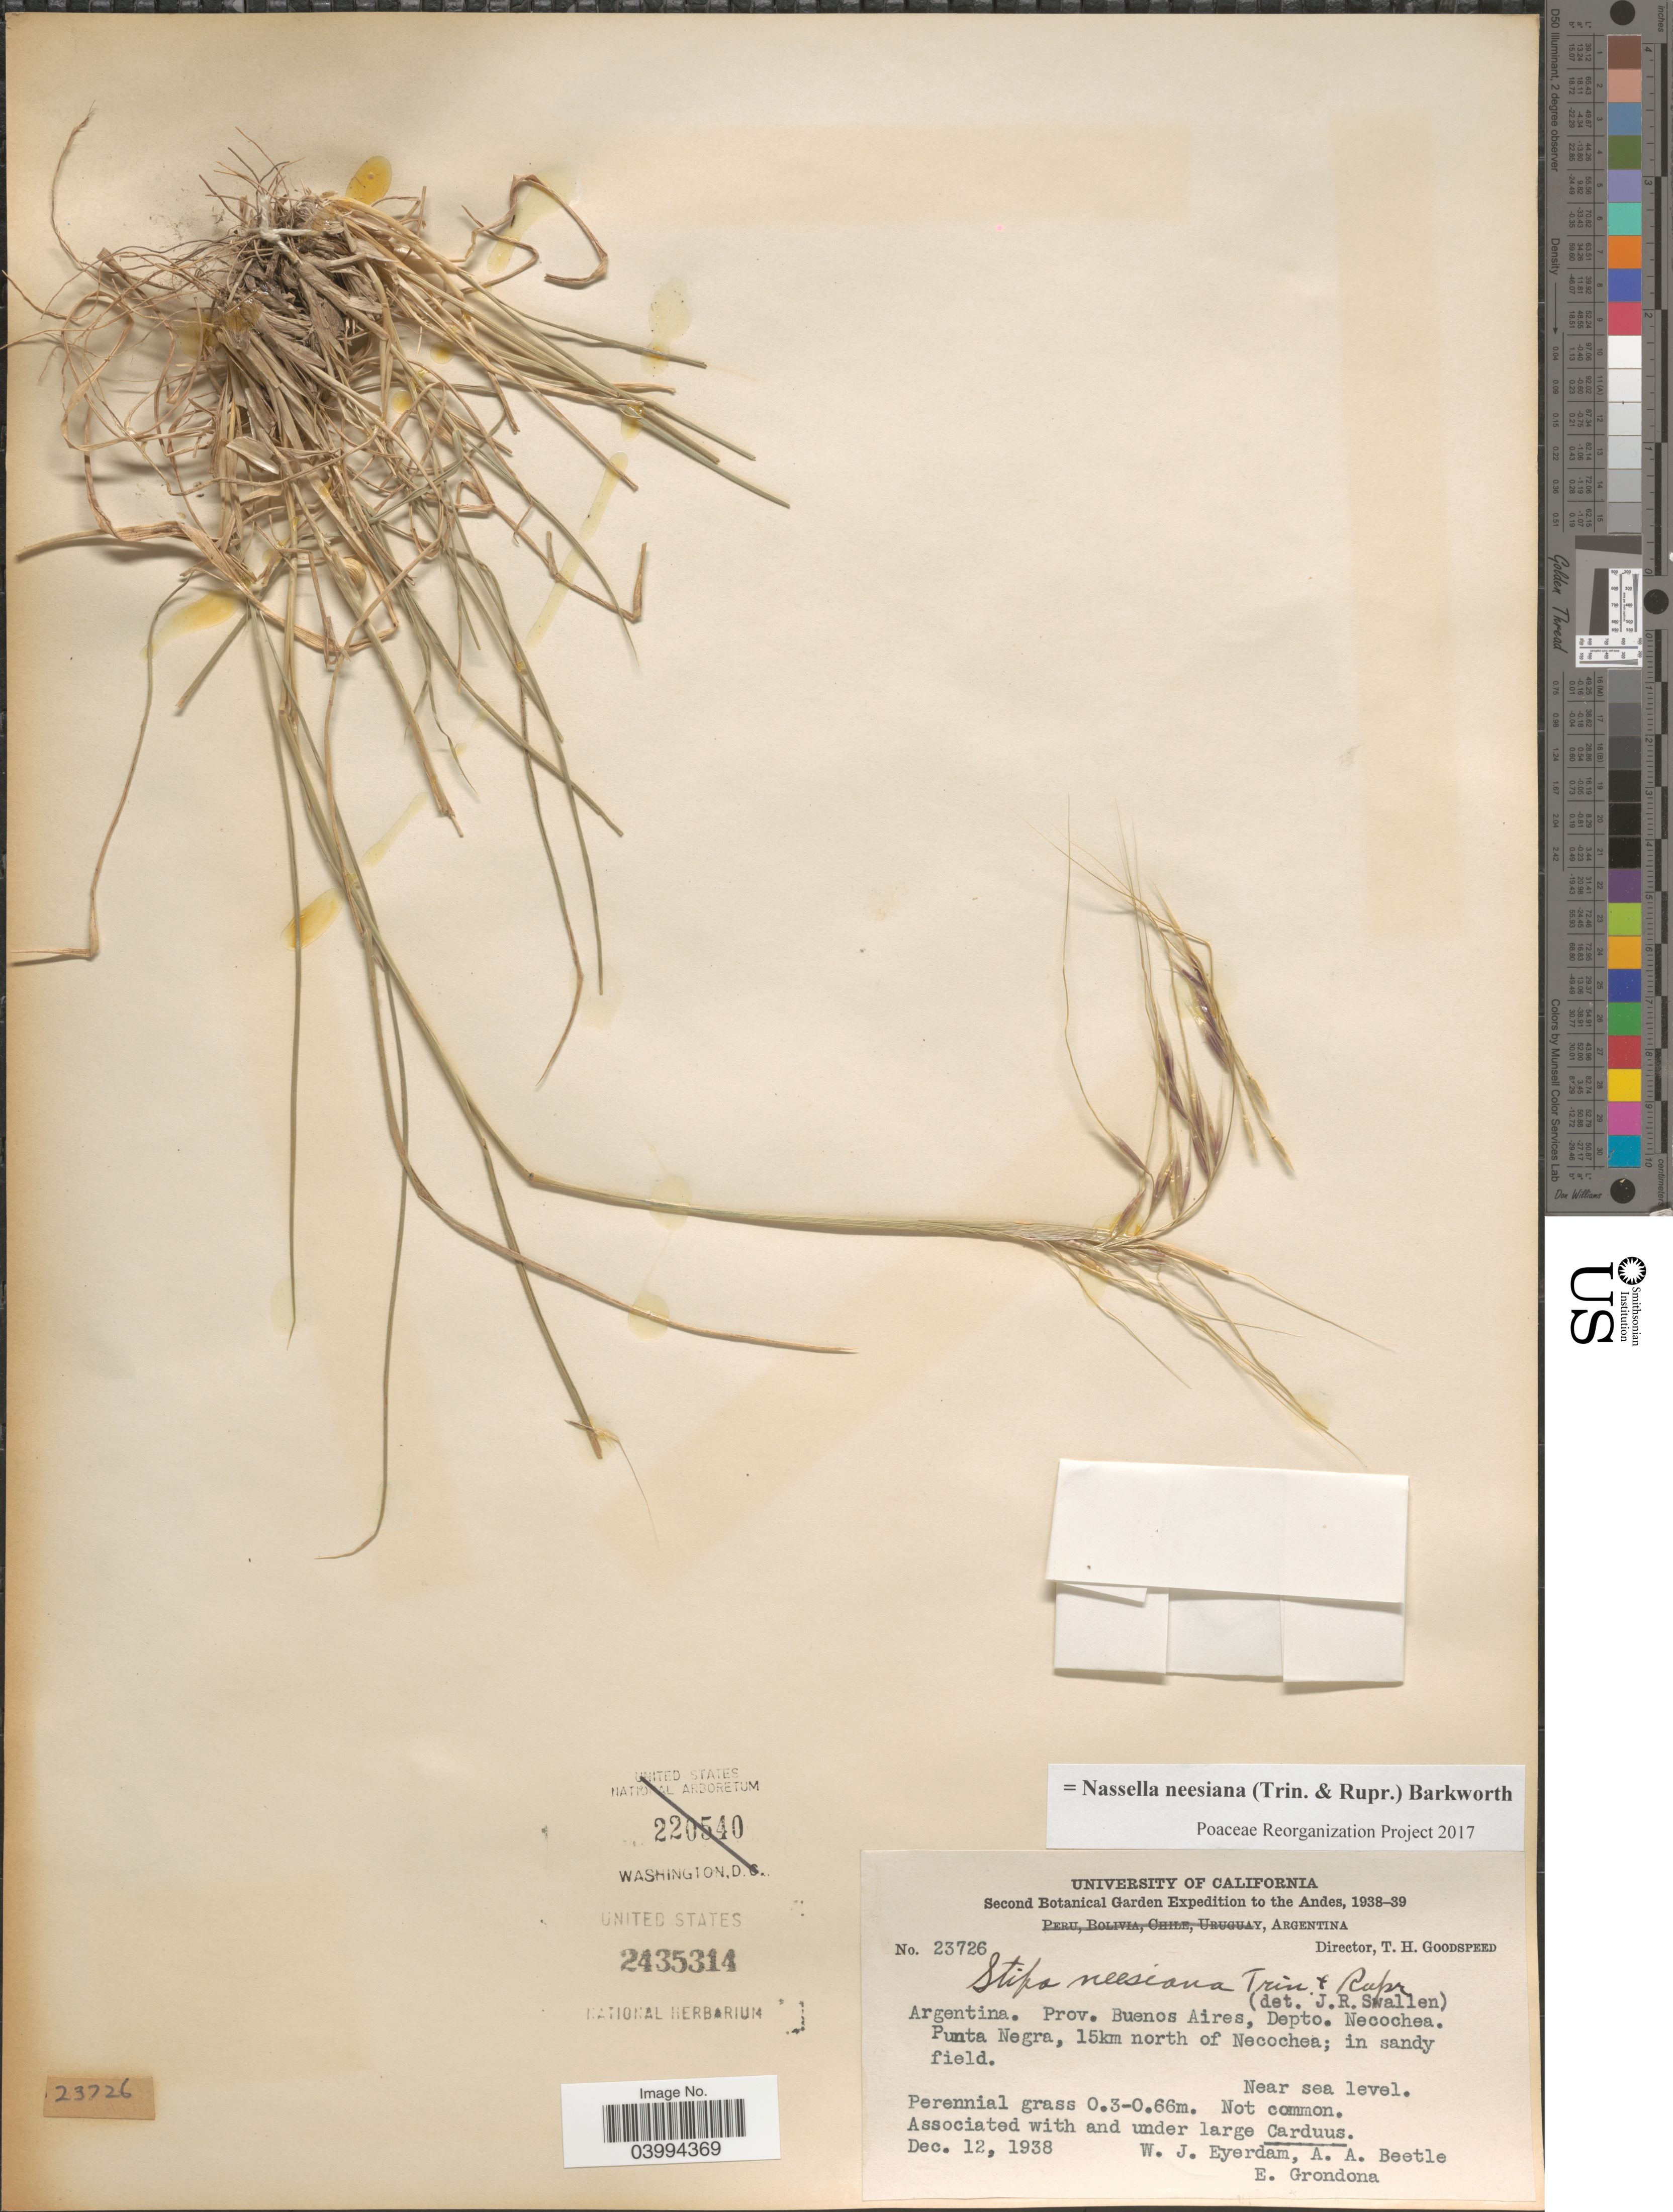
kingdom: Plantae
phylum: Tracheophyta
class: Liliopsida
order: Poales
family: Poaceae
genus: Nassella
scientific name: Nassella neesiana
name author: (Trin. & Rupr.) Barkworth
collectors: W. J. Eyerdam, A. A. Beetle & E. Grondona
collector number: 23726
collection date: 1938-12-12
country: Argentina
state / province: Buenos Aires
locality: The Andes. Depto. Necochea. Punta Negra, 15km north of Necochea.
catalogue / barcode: US 2435314